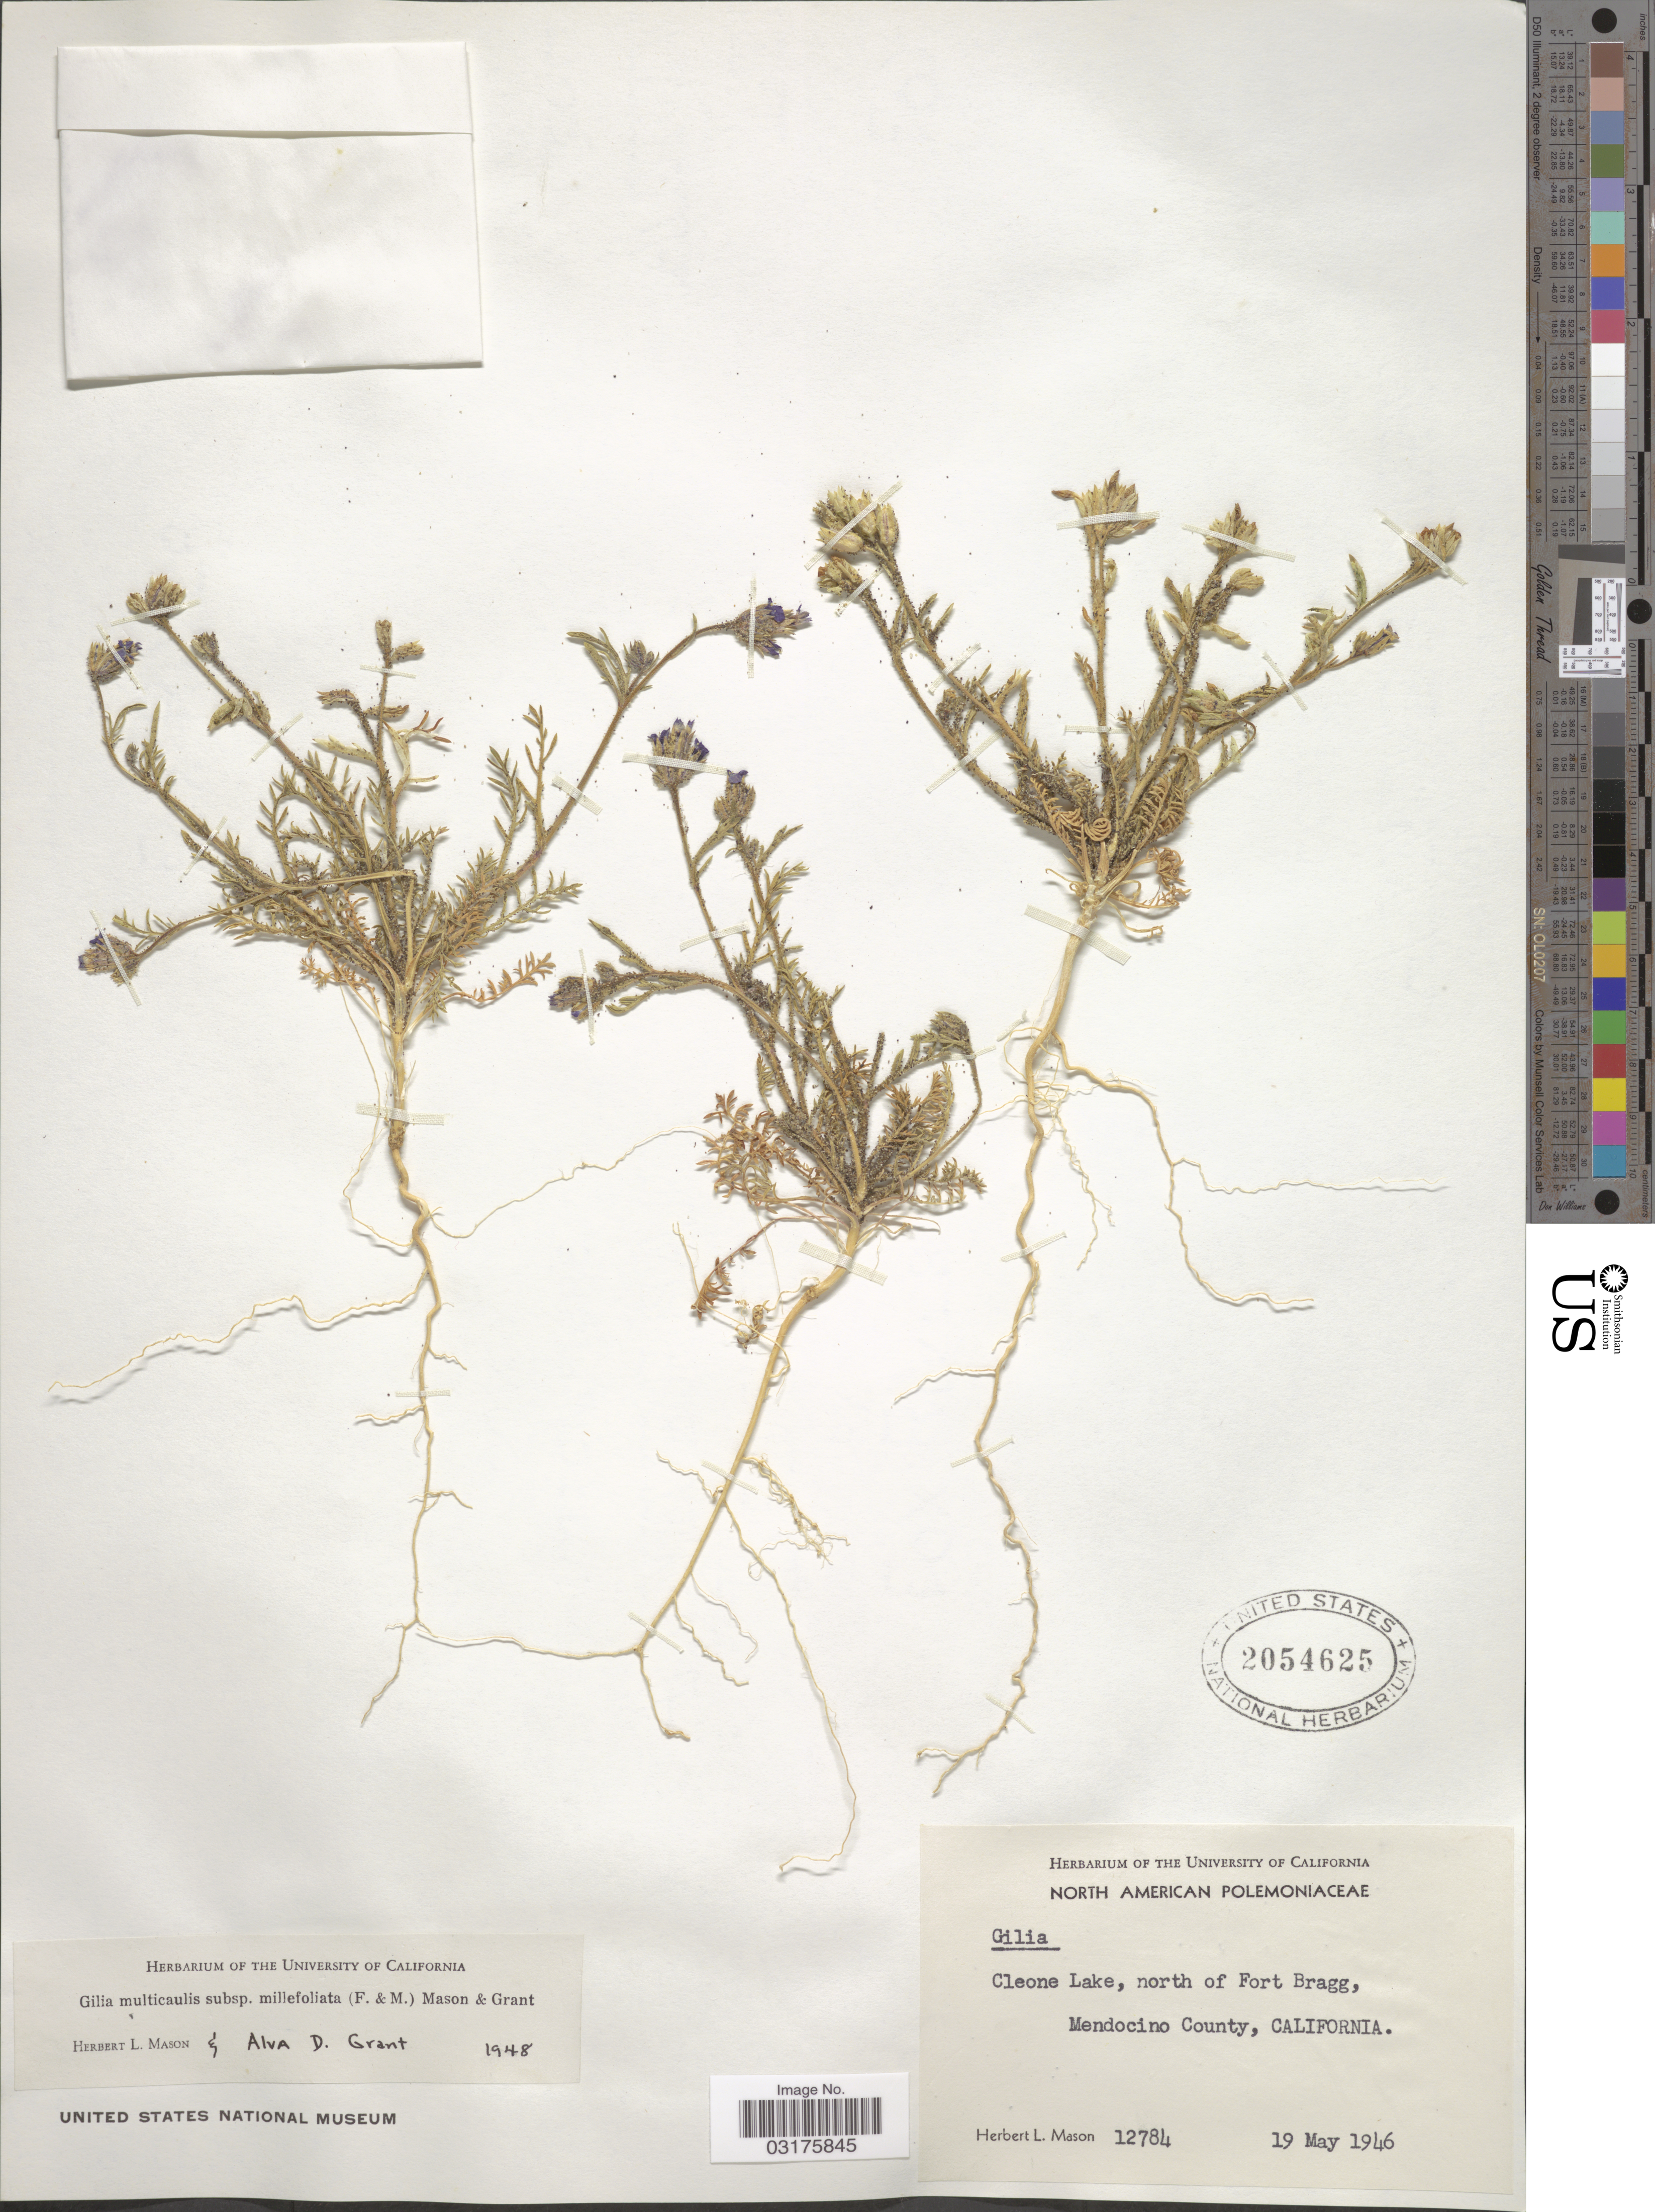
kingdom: Plantae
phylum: Tracheophyta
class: Magnoliopsida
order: Ericales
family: Polemoniaceae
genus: Gilia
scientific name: Gilia millefoliata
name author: Fisch. & C.A. Mey.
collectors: H. L. Mason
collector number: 12784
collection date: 1946-05-19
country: United States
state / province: California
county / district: Mendocino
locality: Cleone Lake, north of Fort Bragg, Mendocino County.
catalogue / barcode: US 2054625